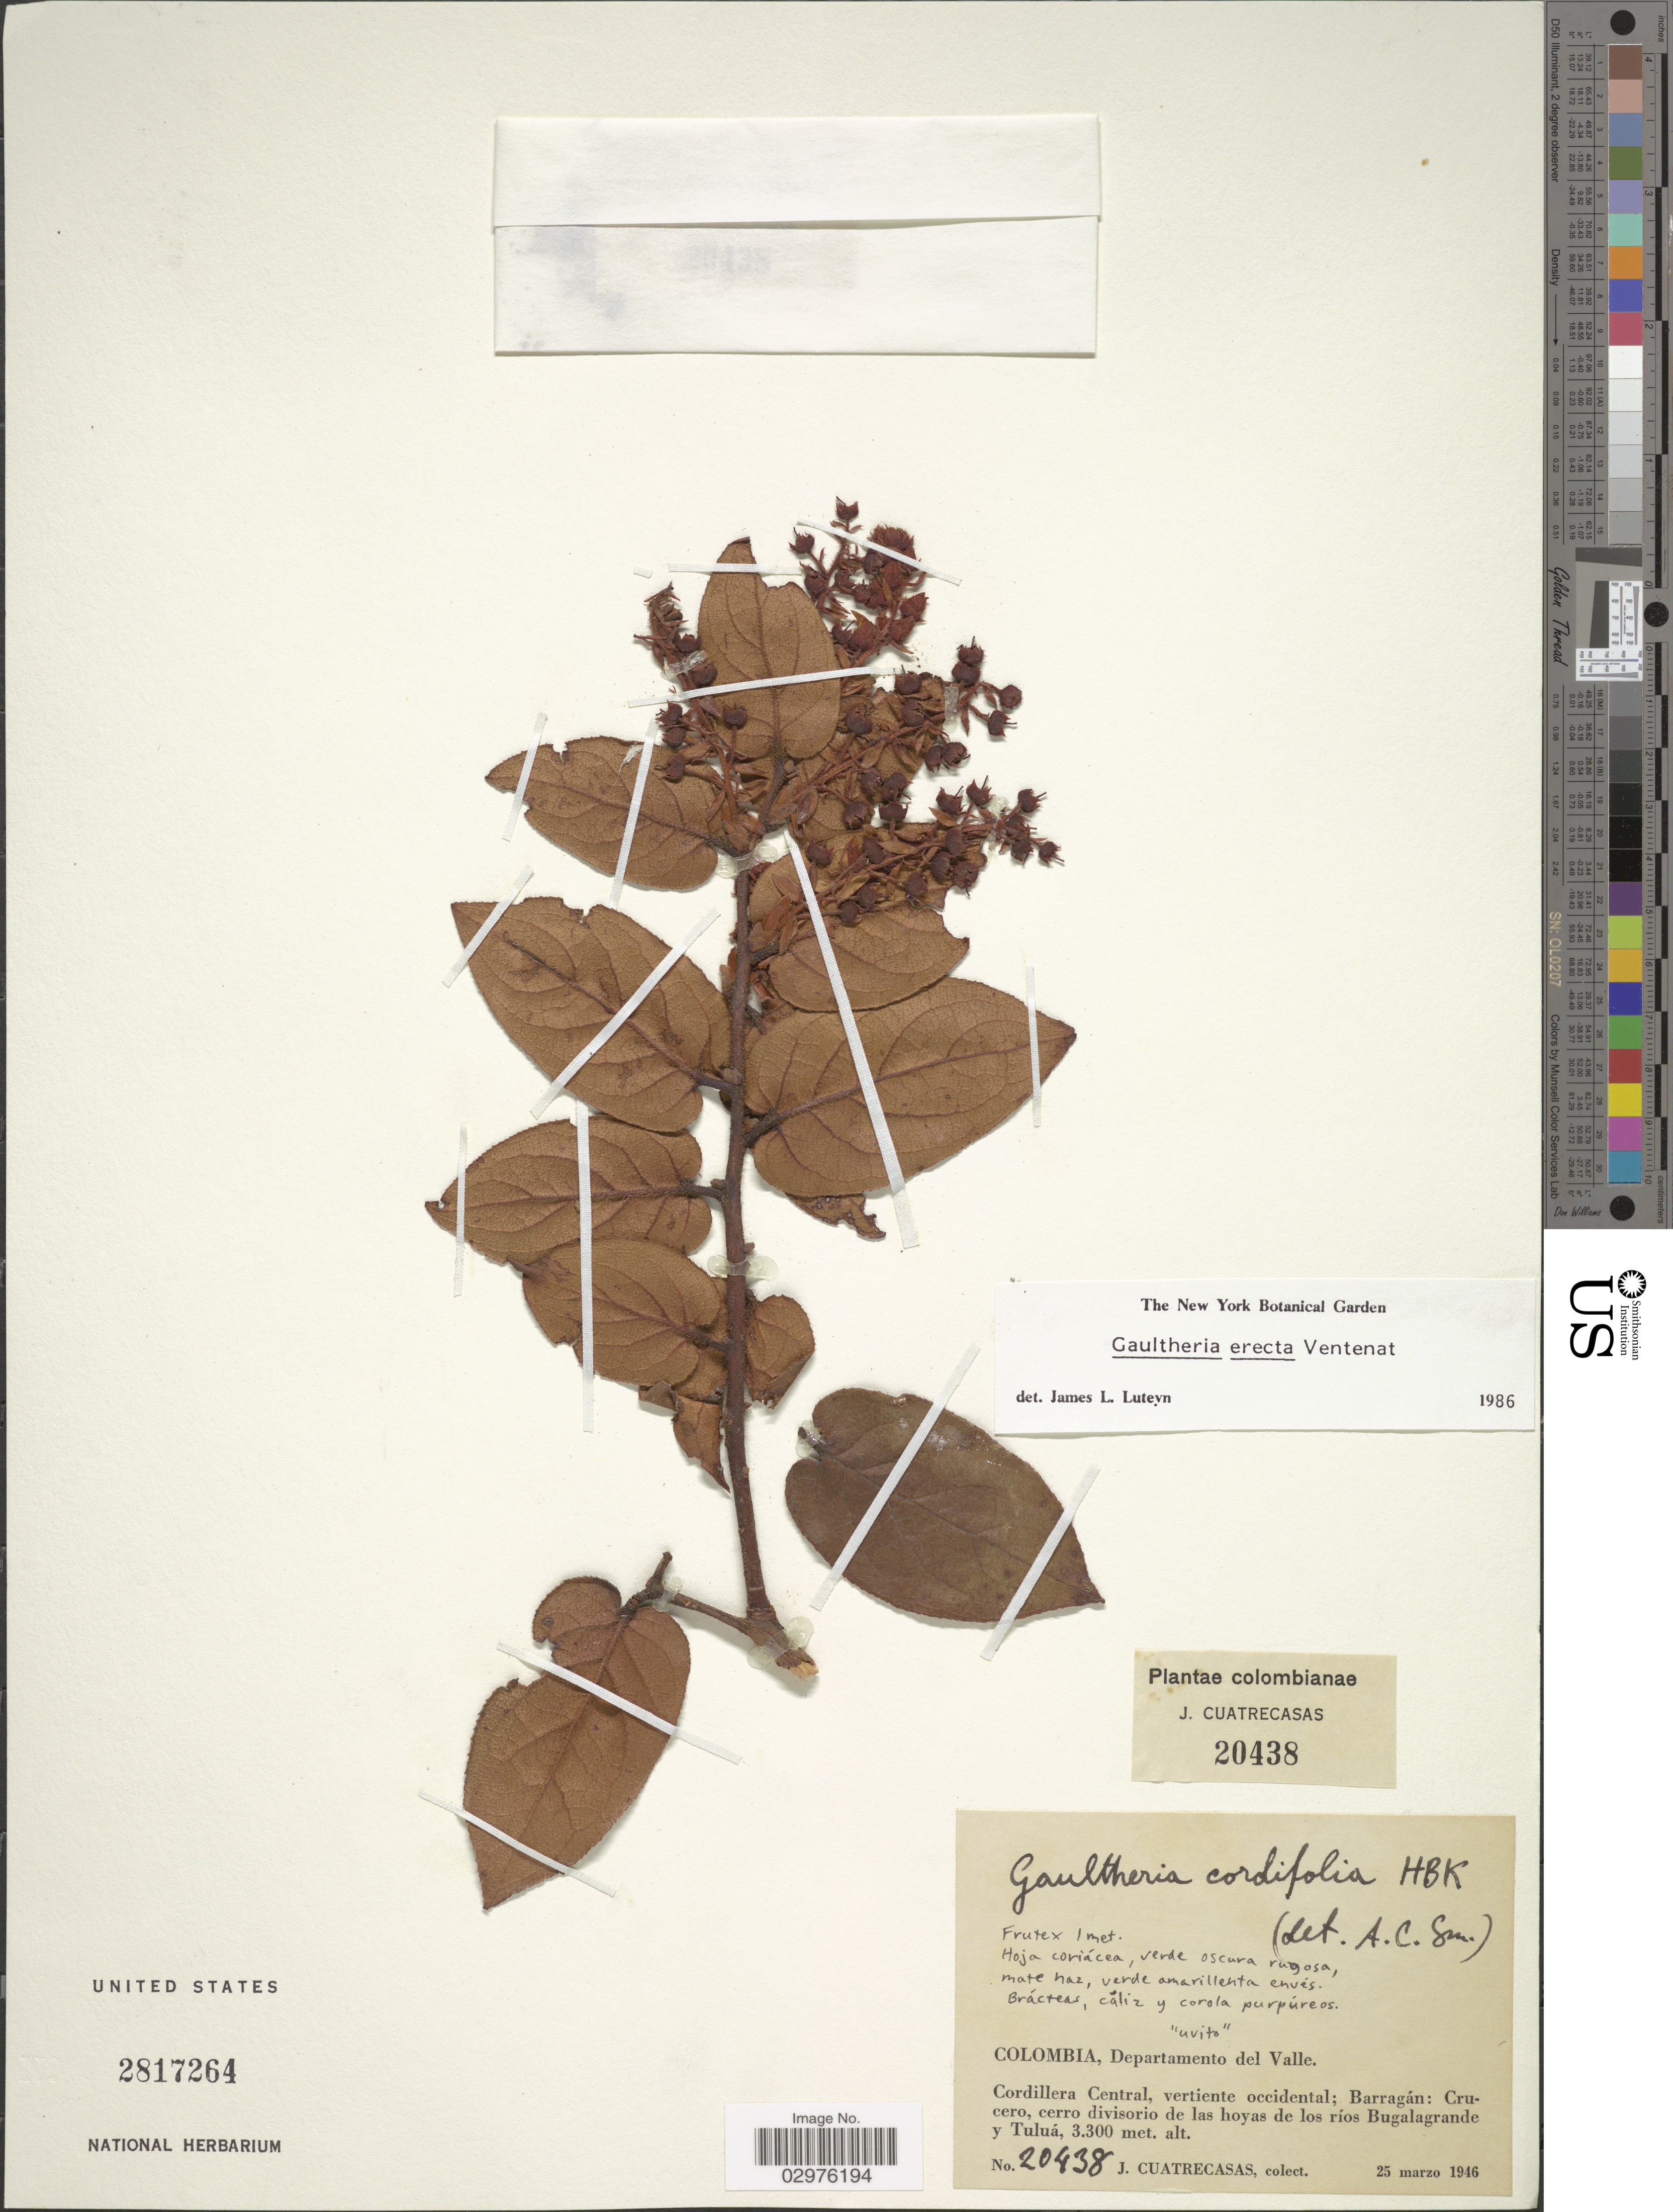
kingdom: Plantae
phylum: Tracheophyta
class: Magnoliopsida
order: Ericales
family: Ericaceae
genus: Gaultheria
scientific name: Gaultheria erecta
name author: Vent.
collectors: J. Cuatrecasas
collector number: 20438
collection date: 1946-03-25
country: Colombia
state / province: Valle del Cauca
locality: Departamento del Valle. Cordillera Central, vertiente occidental; Barragán: Crucero, cerro divisorio de las hoyas de los ríos Bugalagrande y Tuluá.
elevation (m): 3300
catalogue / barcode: US 2817264